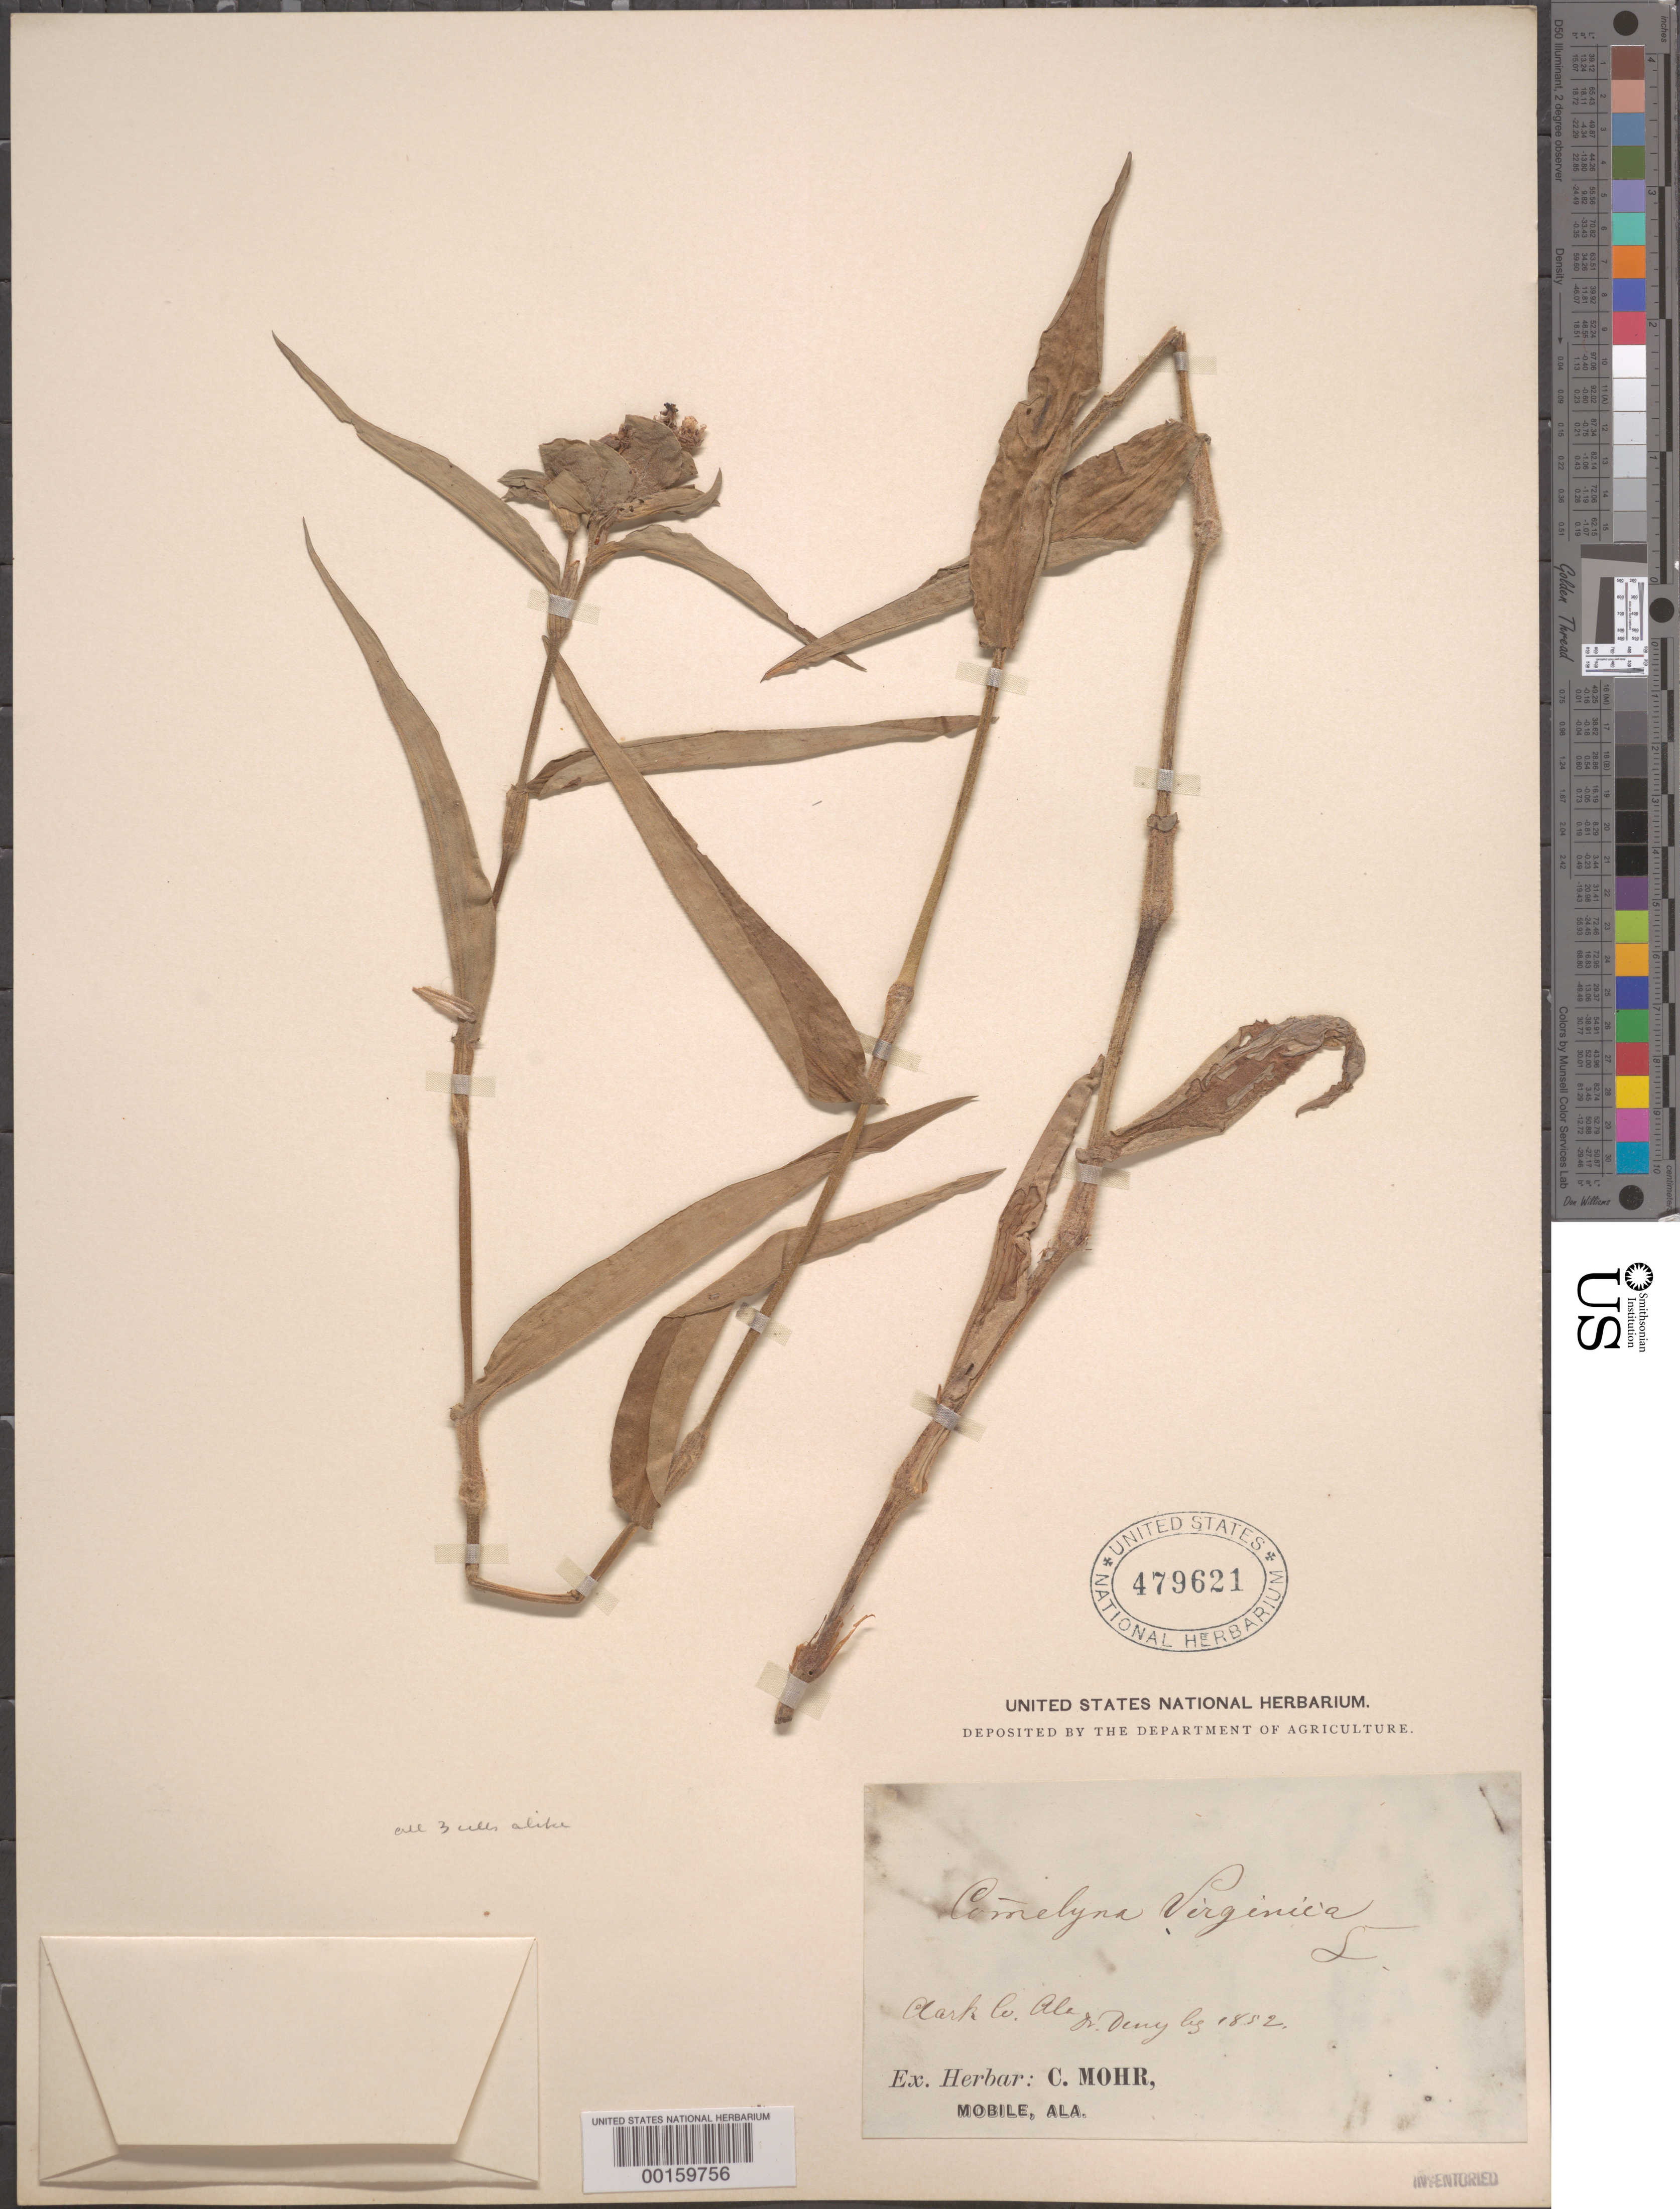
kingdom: Plantae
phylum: Tracheophyta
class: Liliopsida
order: Commelinales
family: Commelinaceae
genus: Commelina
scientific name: Commelina erecta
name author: L.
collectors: -. Deny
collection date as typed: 1852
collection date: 1852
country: United States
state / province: Alabama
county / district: Clarke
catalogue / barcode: US 479621